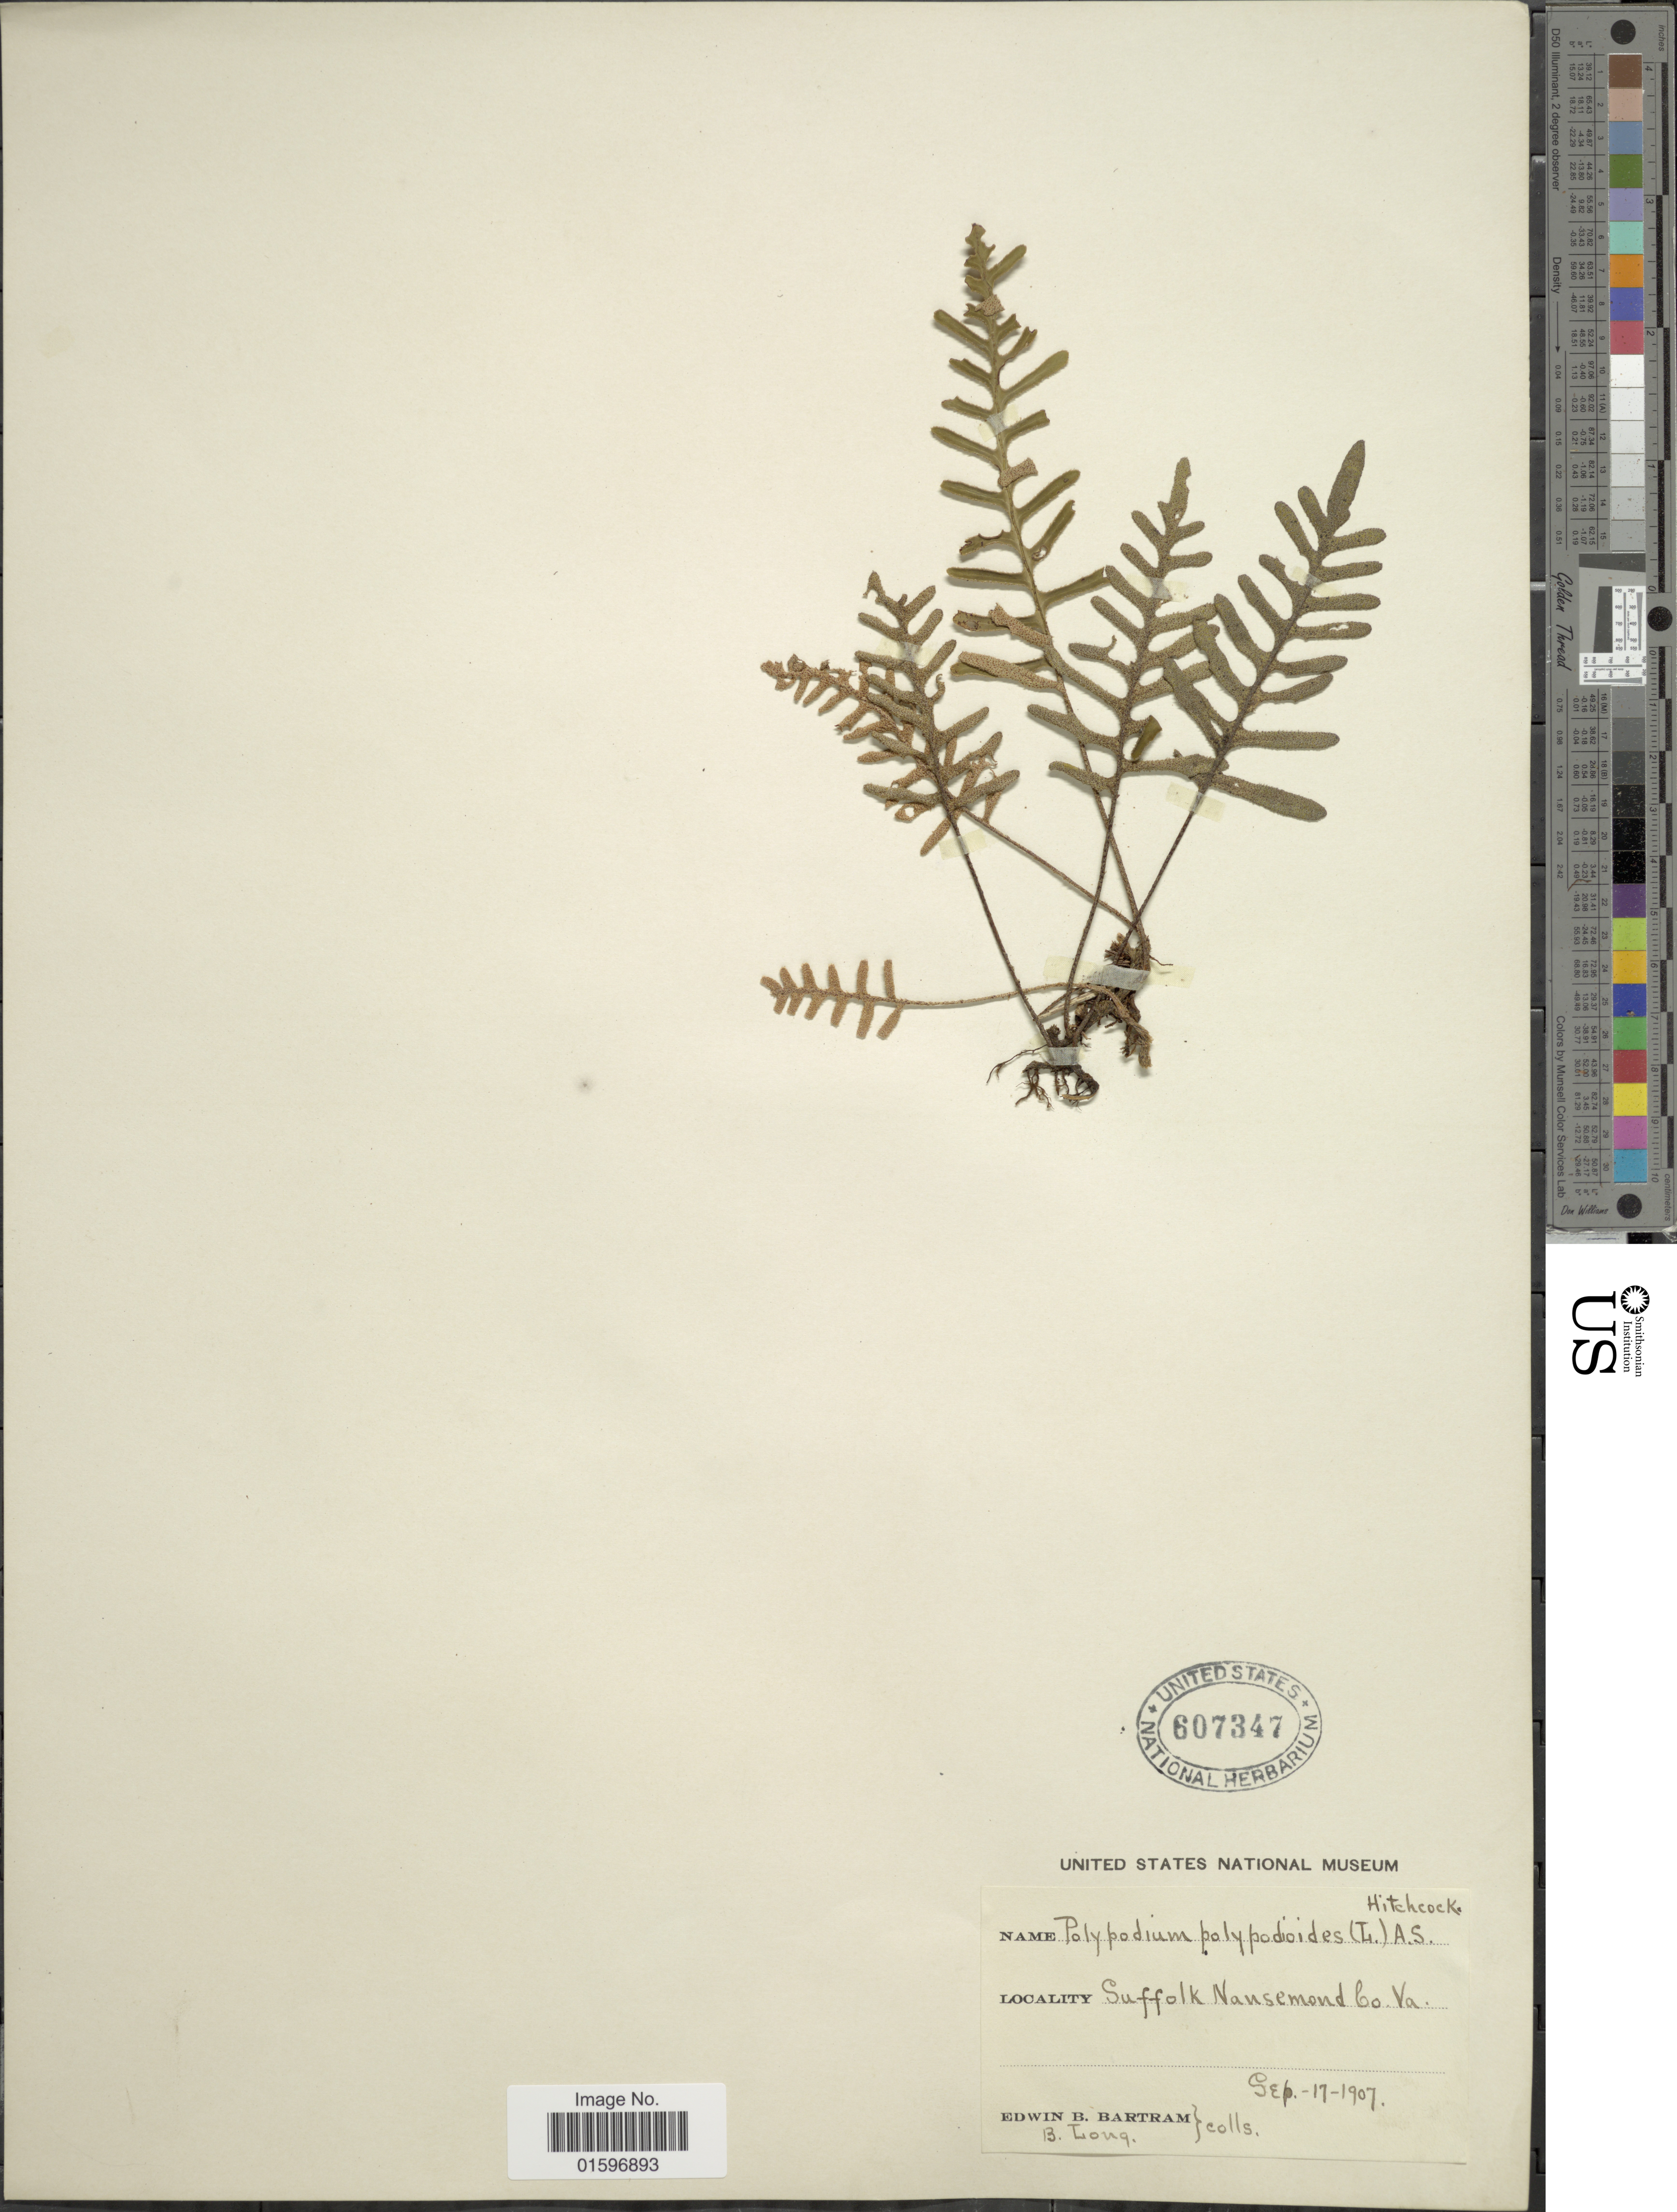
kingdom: Plantae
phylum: Tracheophyta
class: Polypodiopsida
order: Polypodiales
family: Polypodiaceae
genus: Pleopeltis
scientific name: Pleopeltis polypodioides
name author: (L.) E.G. Andrews & Windham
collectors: E. B. Bartram & B. Long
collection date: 1907-09-17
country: United States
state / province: Virginia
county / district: City of Suffolk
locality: Suffolk Nansemond (=historic county name) Co.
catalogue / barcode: US 607347